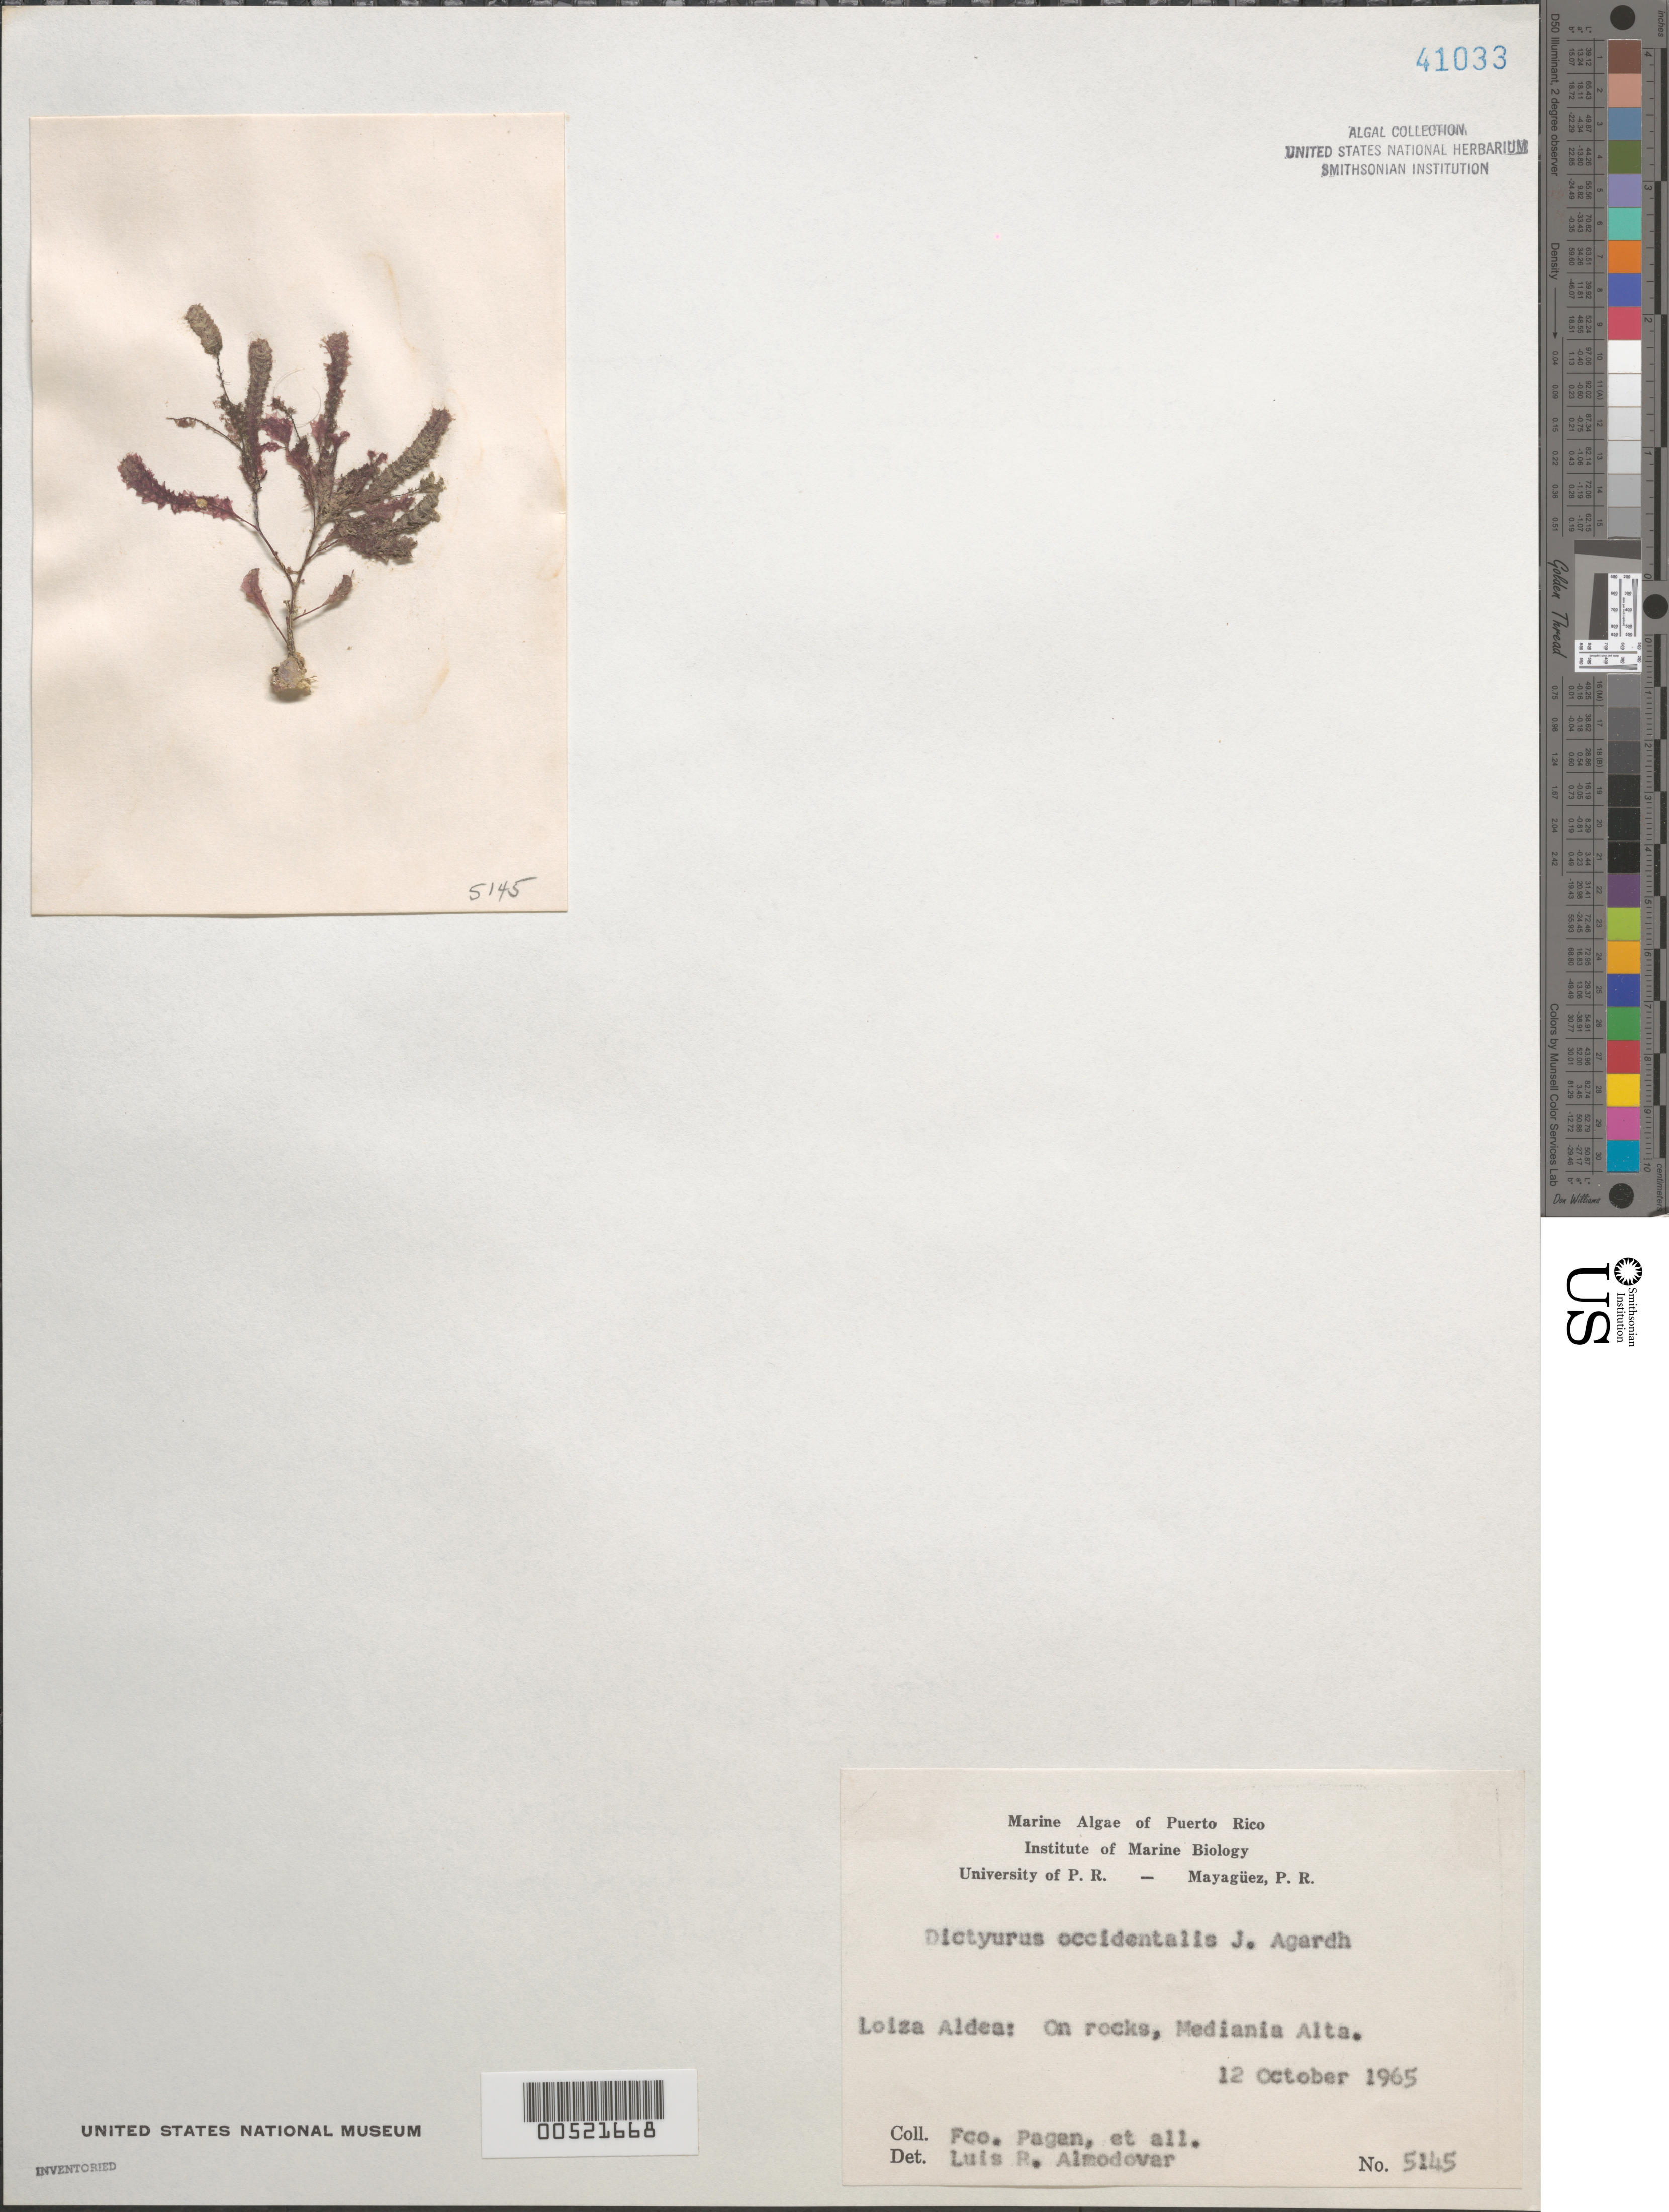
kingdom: Plantae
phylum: Rhodophyta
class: Florideophyceae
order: Ceramiales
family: Dasyaceae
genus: Dictyurus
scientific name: Dictyurus occidentalis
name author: J. Agardh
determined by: Almodovar, L. R.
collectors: F. Pagan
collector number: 5145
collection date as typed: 12 Oct 1965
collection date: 1965-10-12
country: Puerto Rico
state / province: Loiza Aldea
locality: Mediana Alta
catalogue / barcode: US 41033